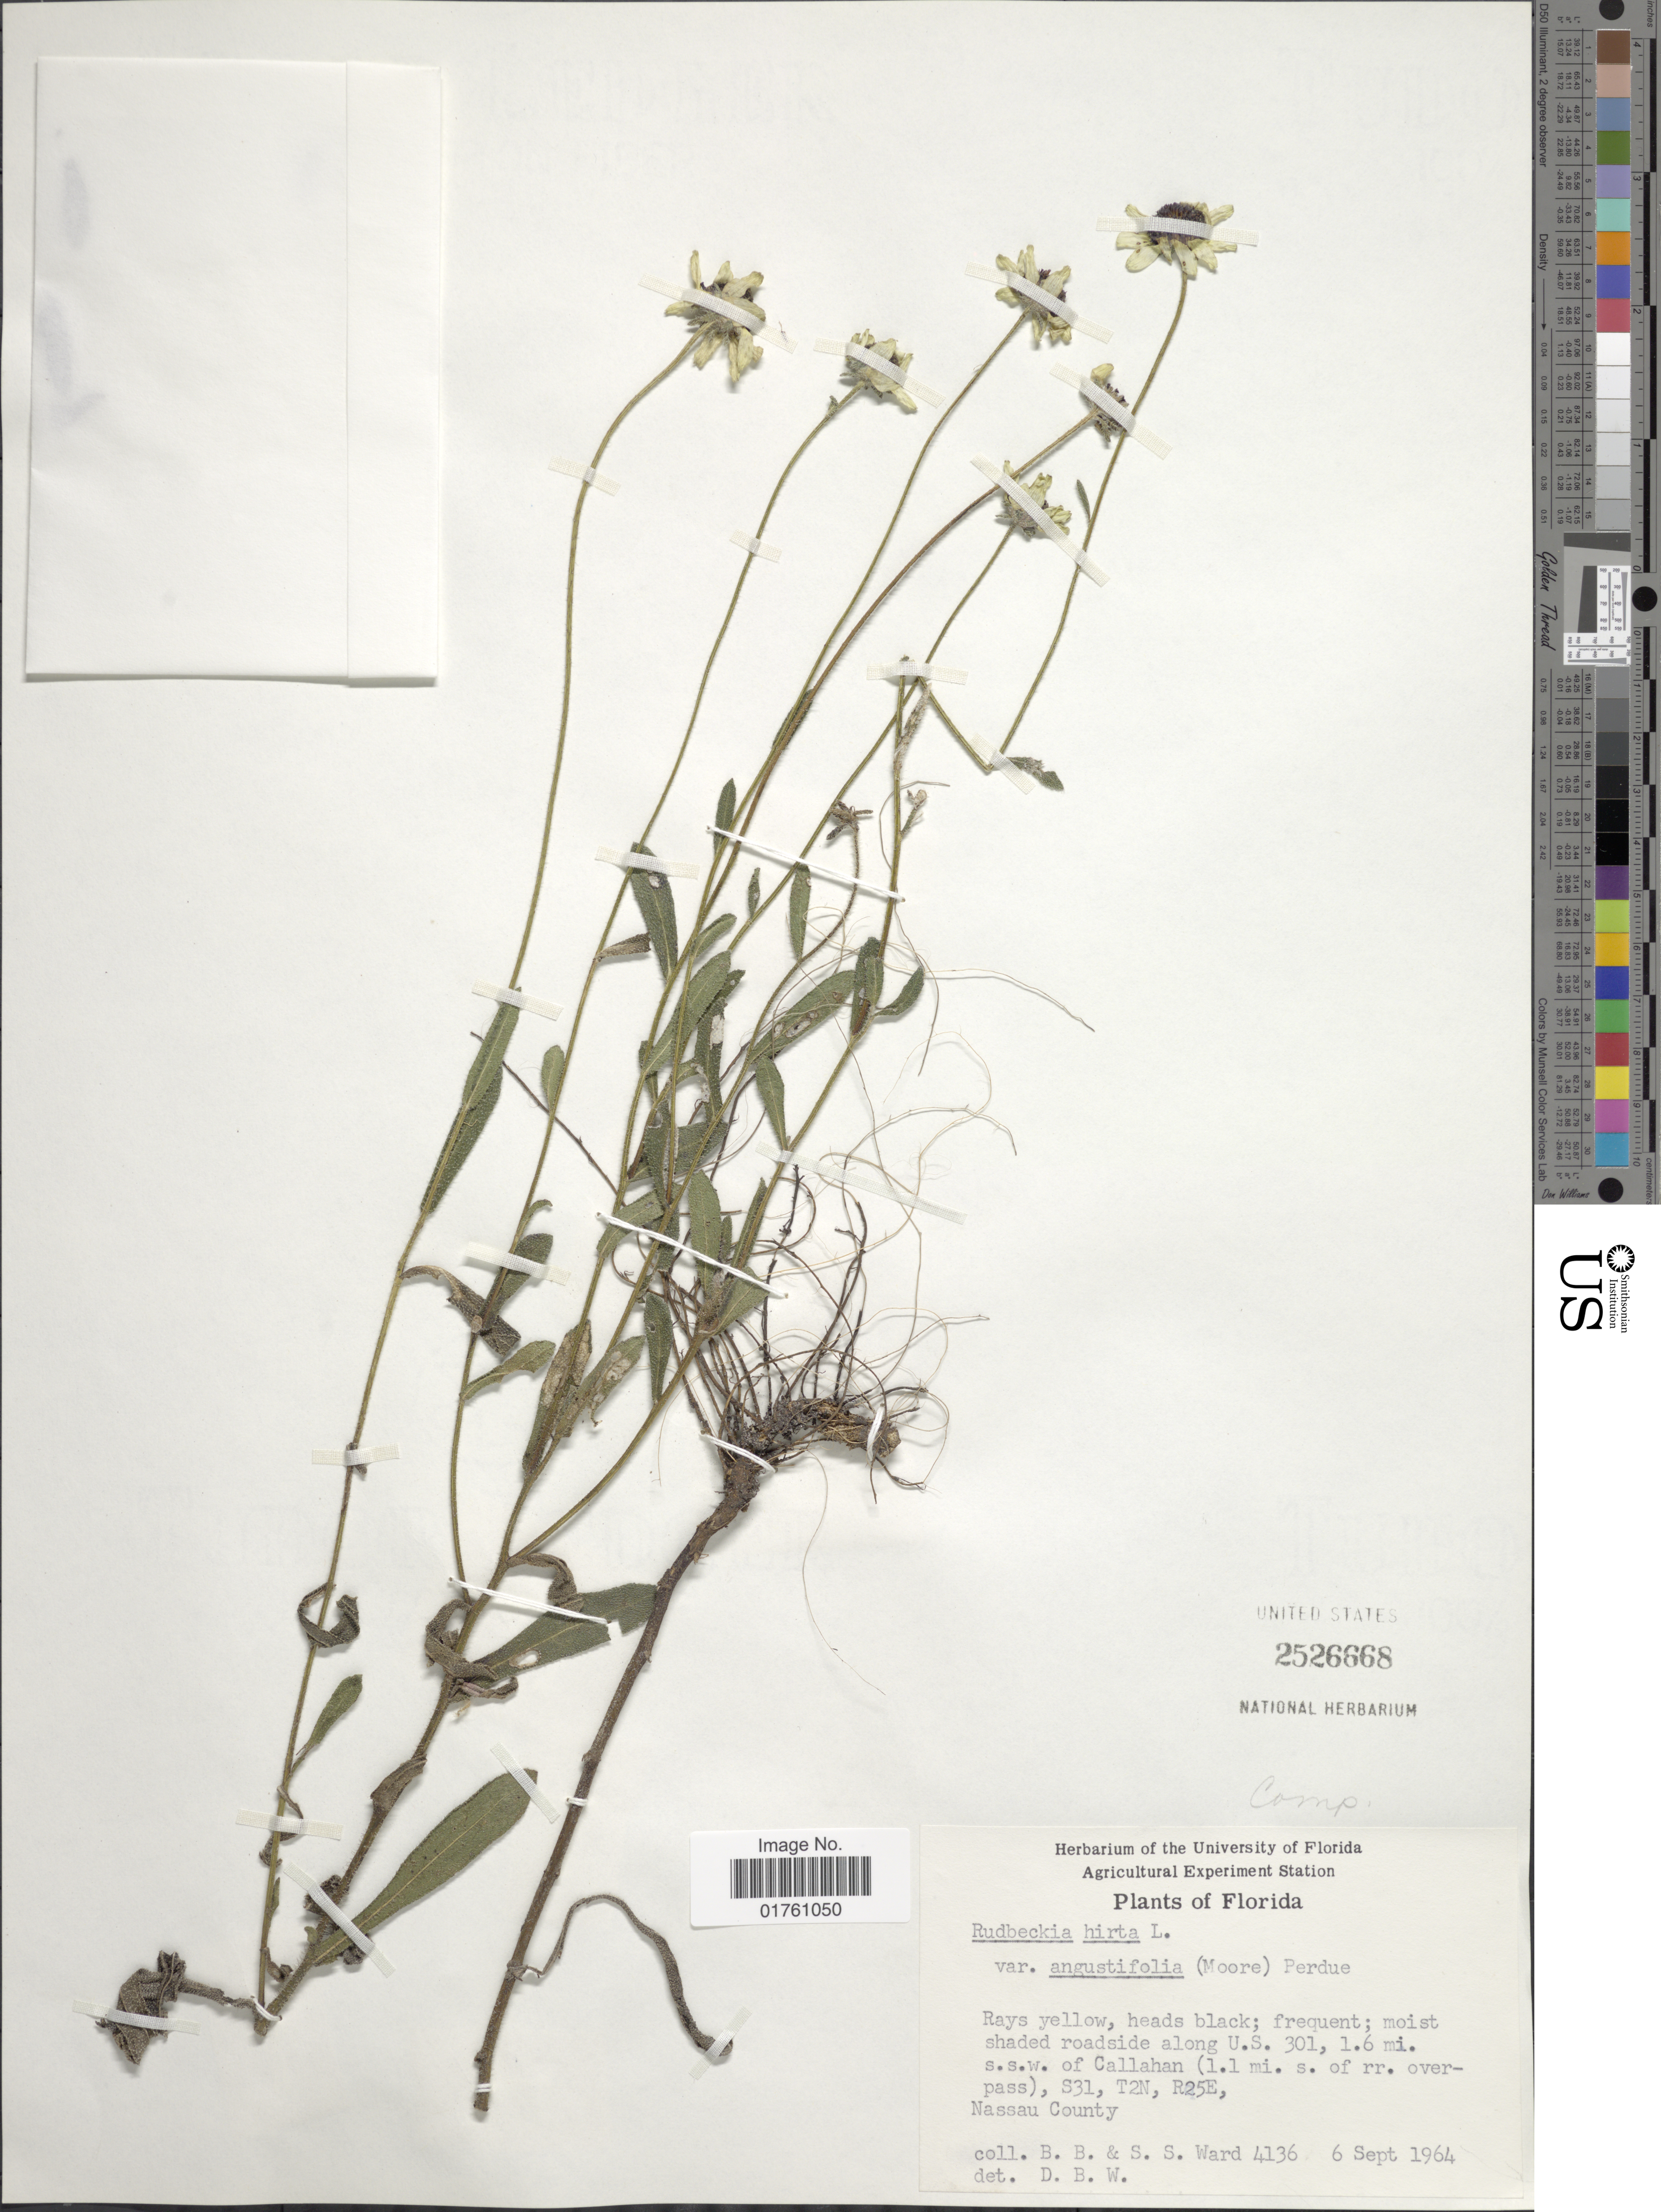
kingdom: Plantae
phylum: Tracheophyta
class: Magnoliopsida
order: Asterales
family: Asteraceae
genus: Rudbeckia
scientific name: Rudbeckia hirta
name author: L.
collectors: B. Ward & S. S. Ward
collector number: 4136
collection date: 1964-09-06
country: United States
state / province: Florida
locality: Rays yellow, heads black; frequent; moist shaded roadside along U.S.. 301, 1.6 mi s.s.w. of Callahan (1.1 mi s. of rr. overpass), S31, T2N, R25E, Nassau County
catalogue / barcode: US 2526668